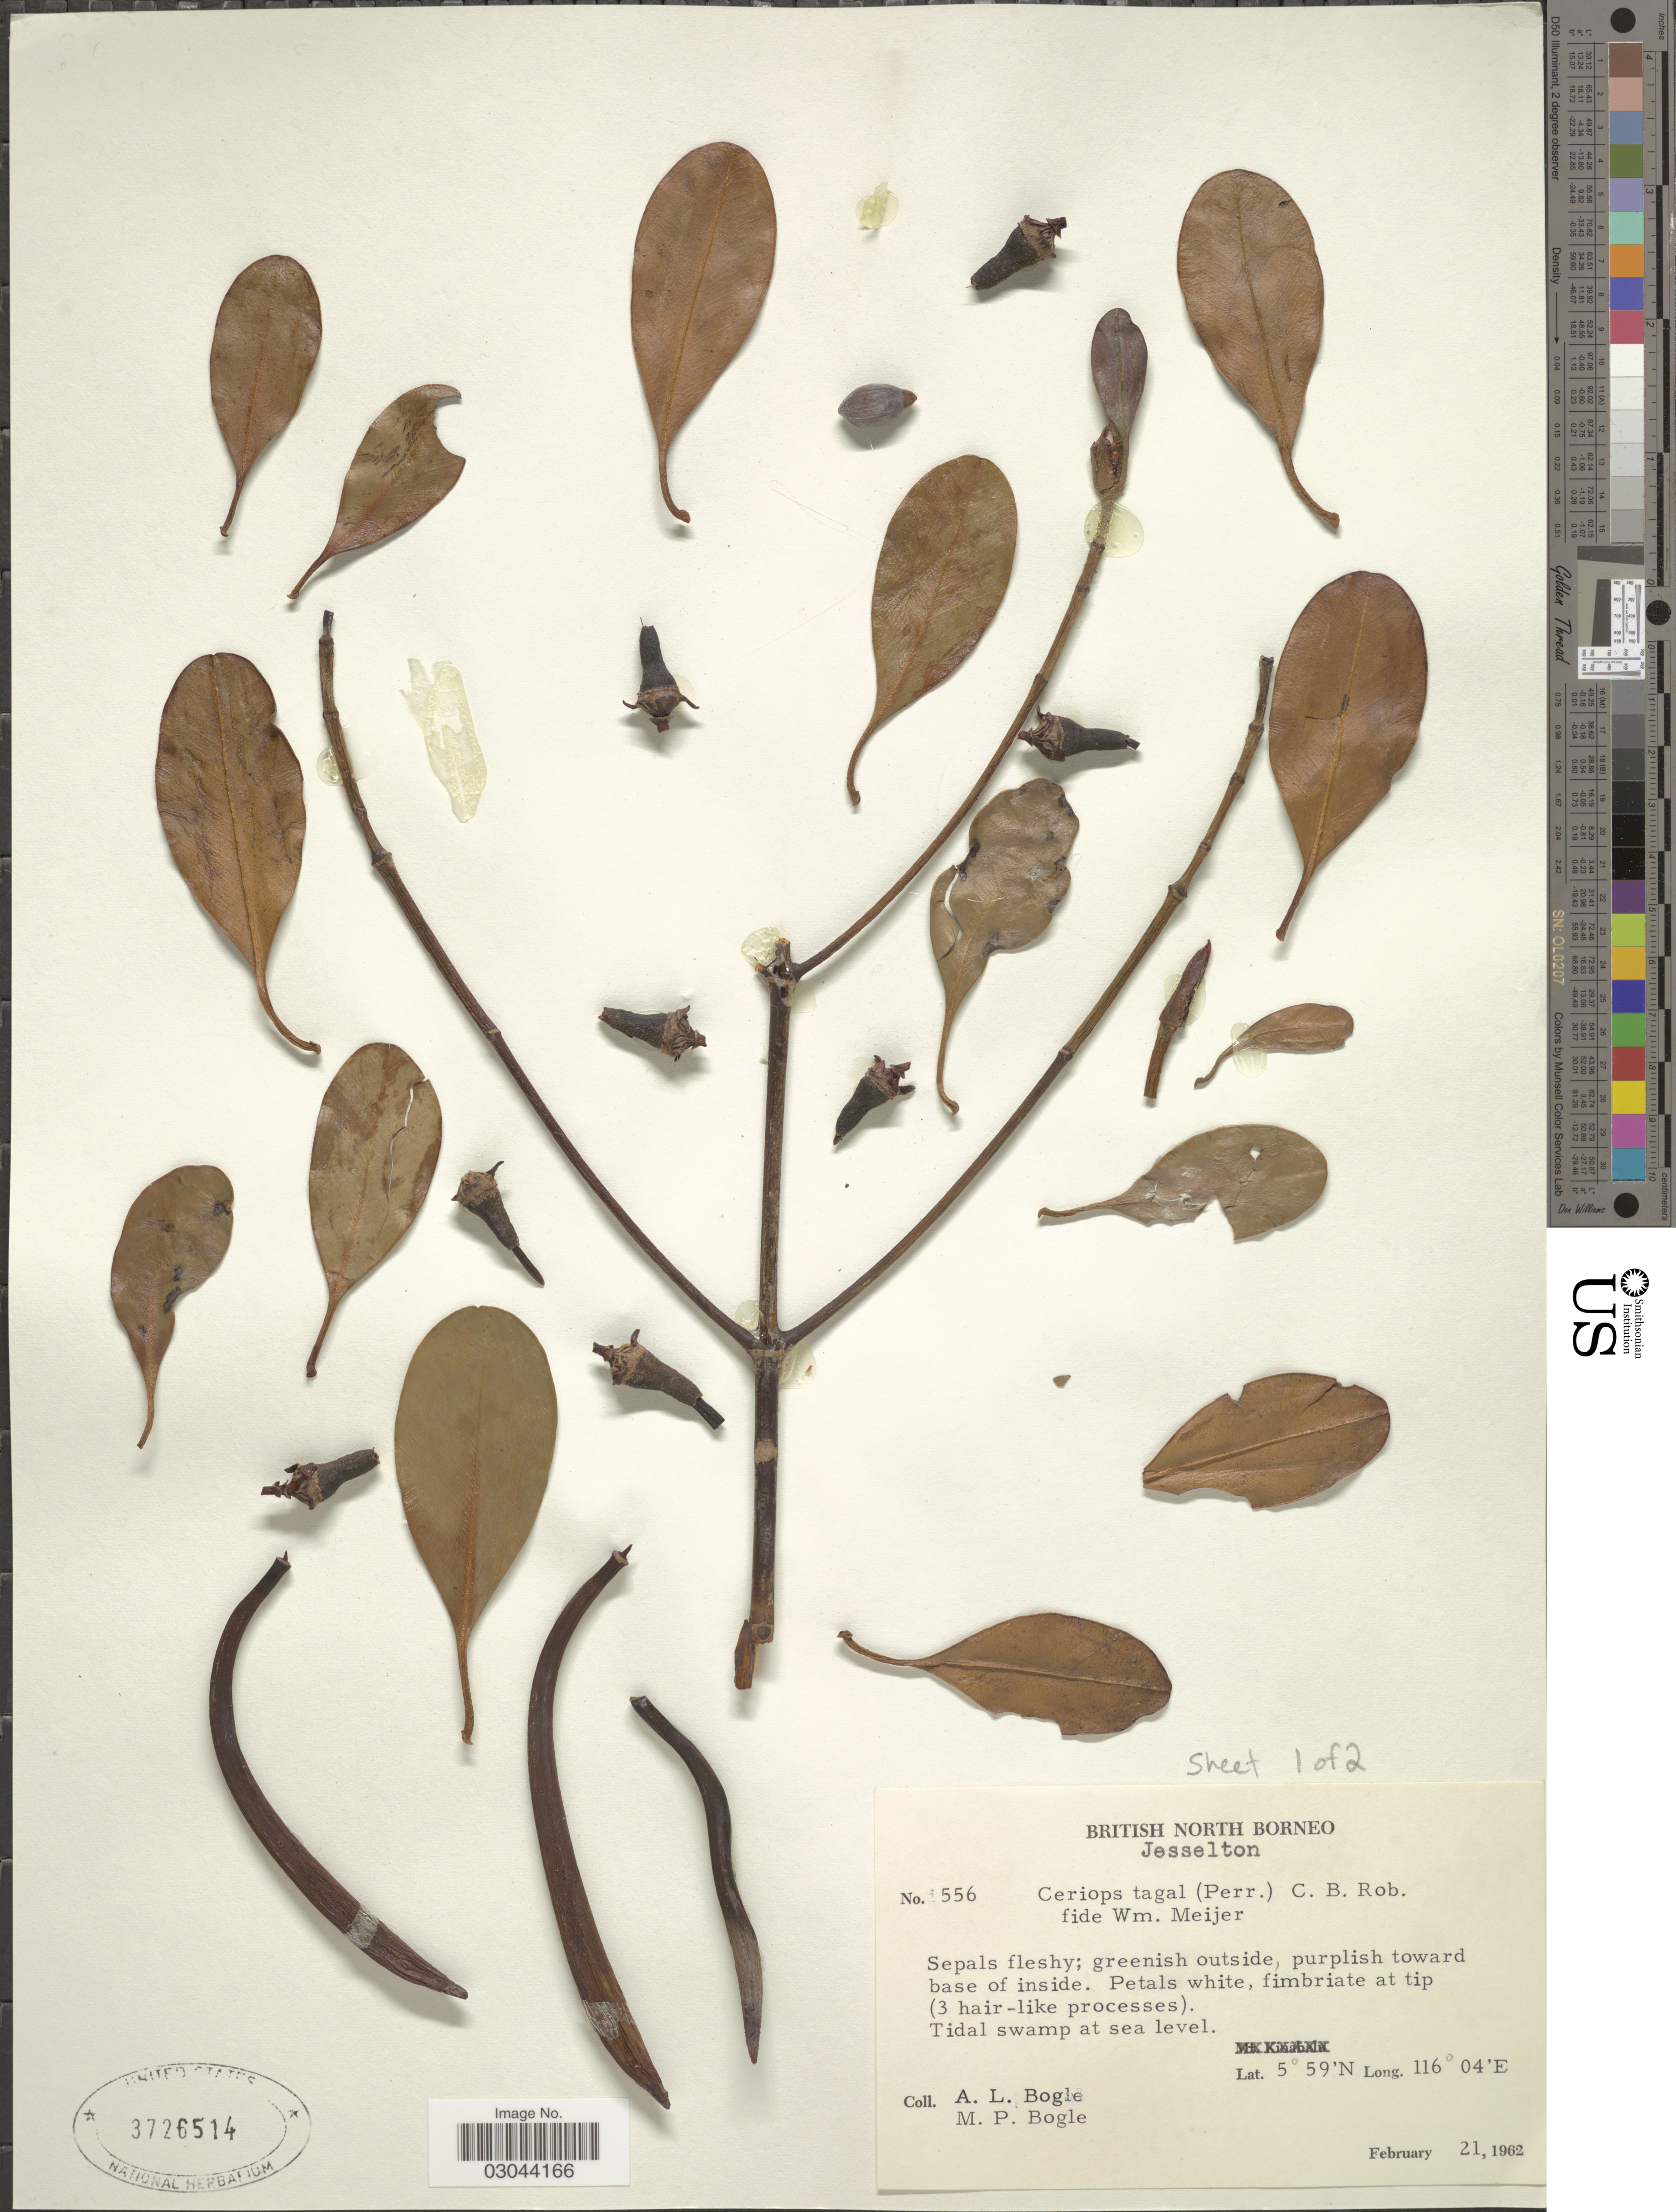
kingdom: Plantae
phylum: Tracheophyta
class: Magnoliopsida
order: Malpighiales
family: Rhizophoraceae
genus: Ceriops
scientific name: Ceriops tagal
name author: (Perr.) C.B. Rob.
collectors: Bogle, A.L. & M. Bogle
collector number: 556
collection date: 1962-02-21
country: Malaysia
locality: British North Borneo. Jesselton. Tidal swamp.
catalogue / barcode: US 3726514